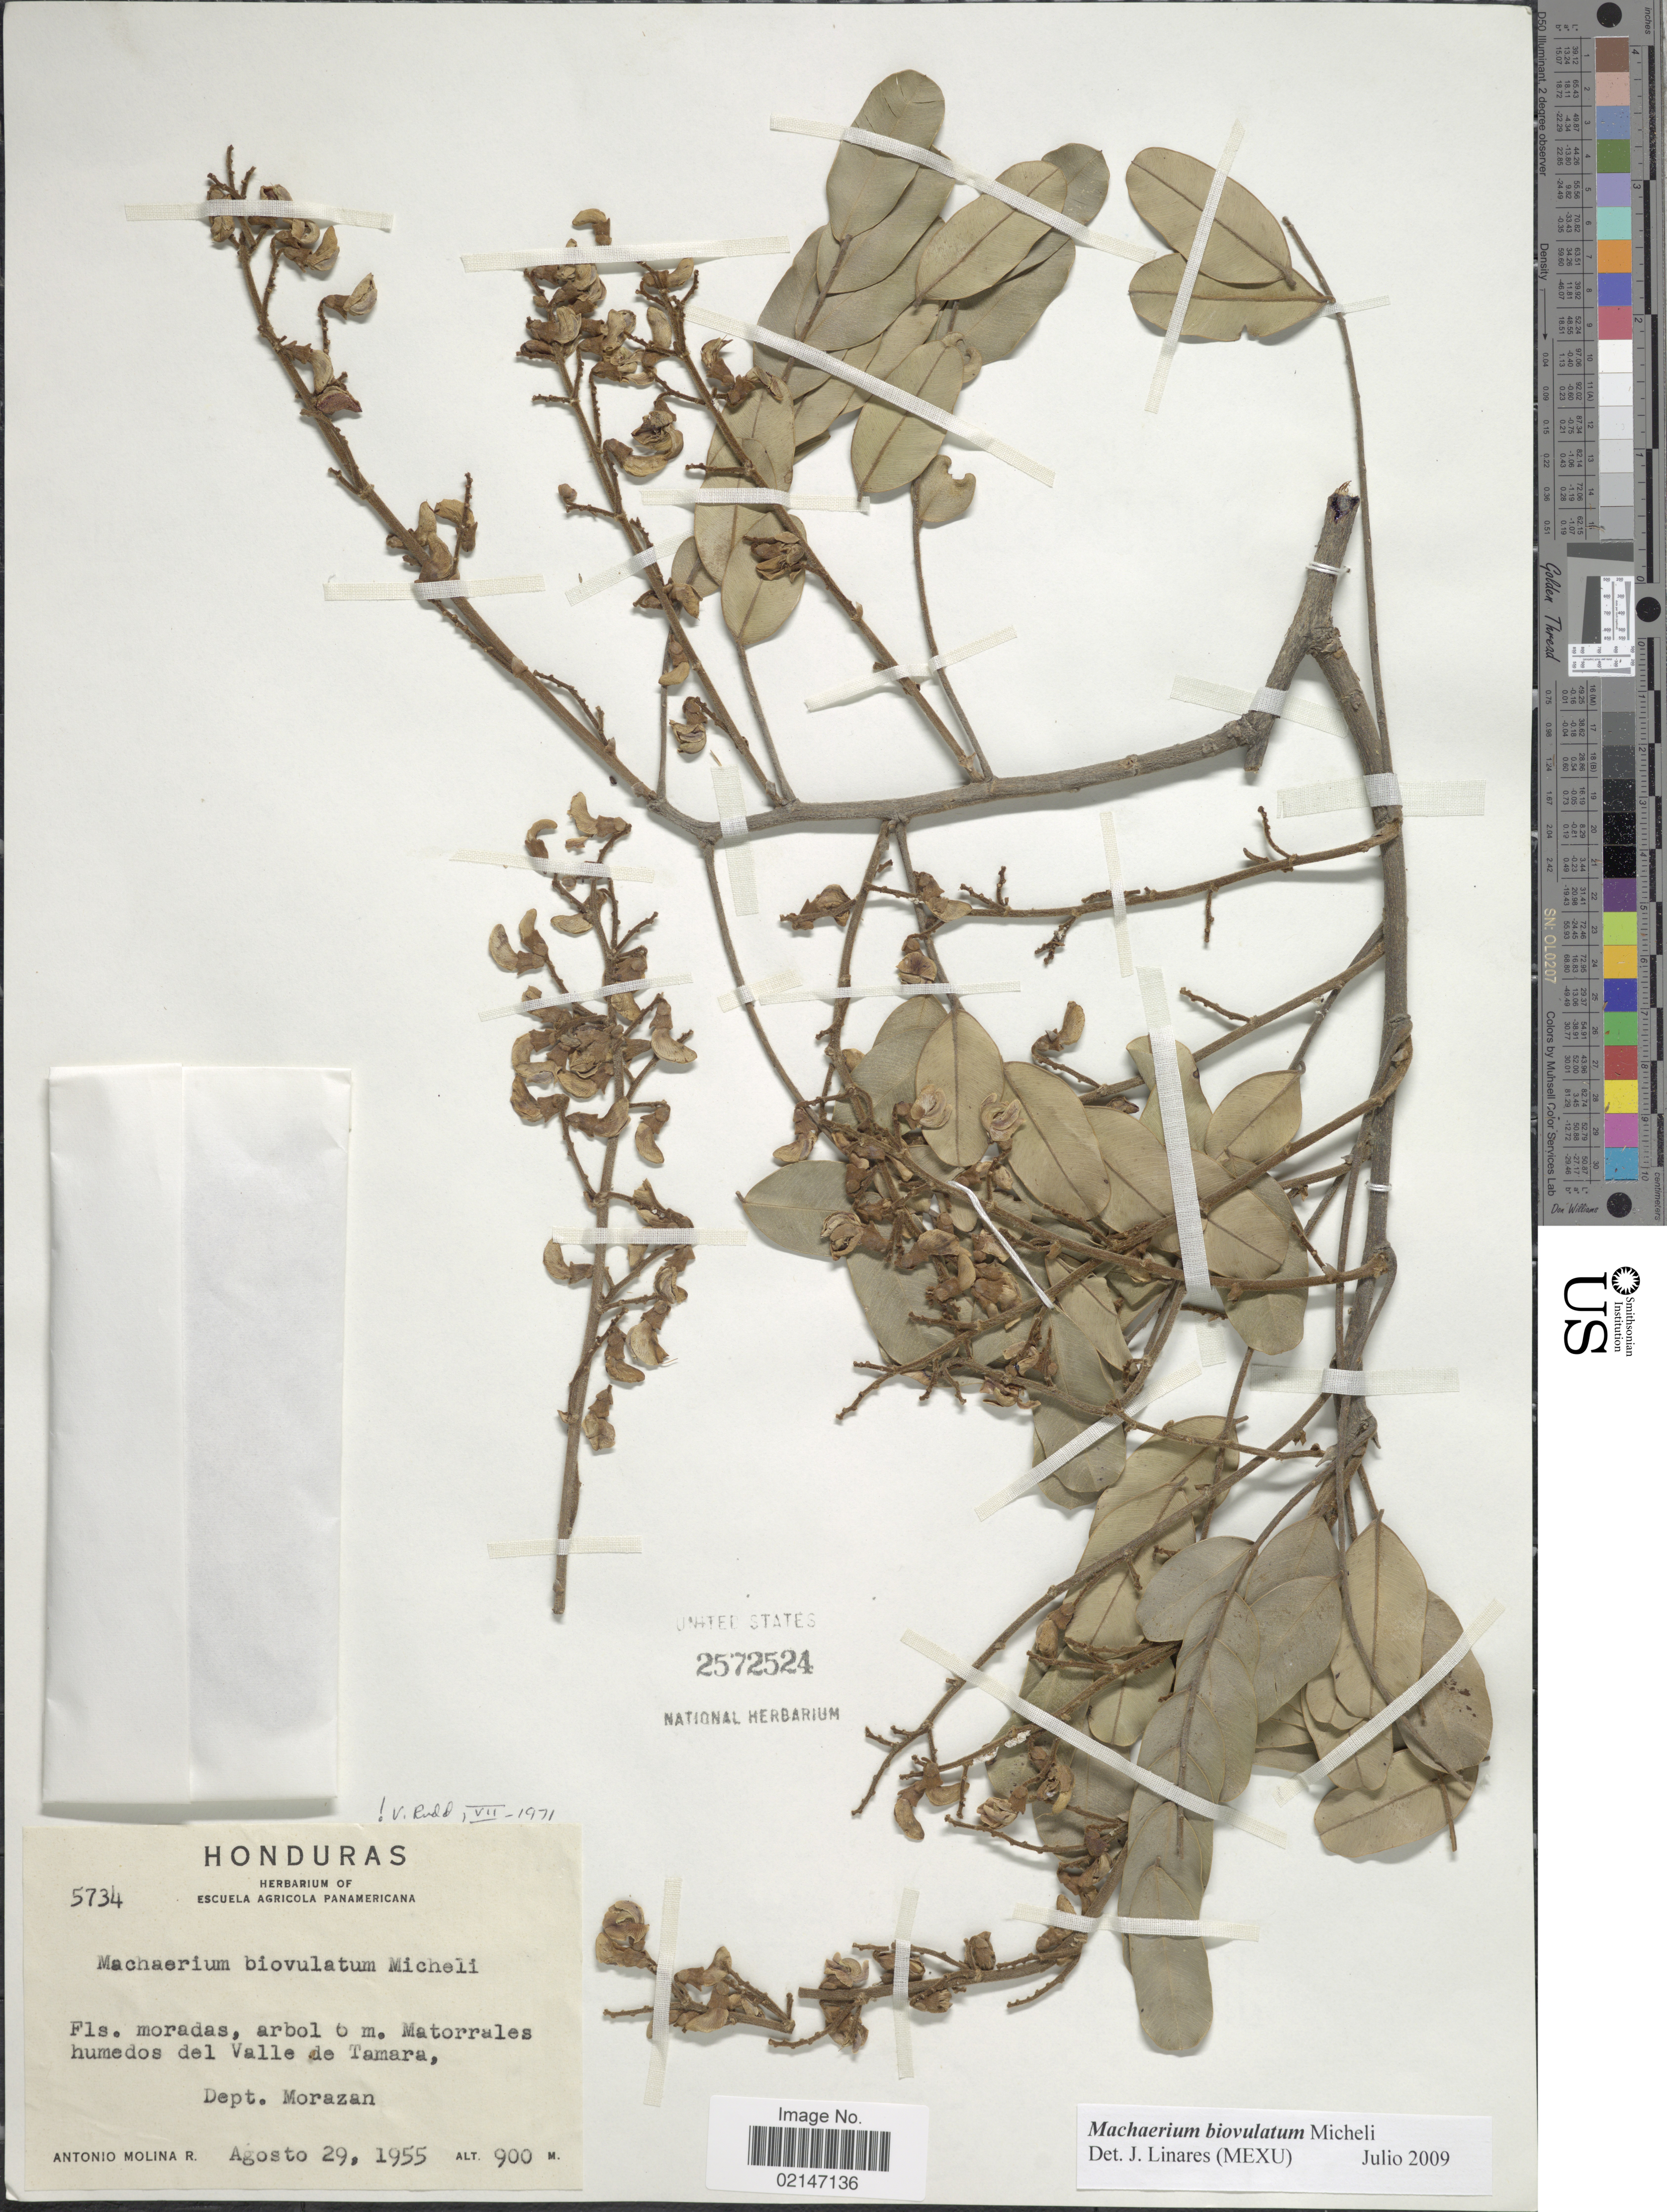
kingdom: Plantae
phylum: Tracheophyta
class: Magnoliopsida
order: Fabales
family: Fabaceae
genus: Machaerium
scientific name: Machaerium biovulatum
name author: Micheli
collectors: A. Molina R.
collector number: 5734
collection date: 1955-08-29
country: Honduras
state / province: Fco. Morazán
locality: Matorrales humedos del Valle de Tamara, dept. Morazan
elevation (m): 900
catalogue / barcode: US 2572524